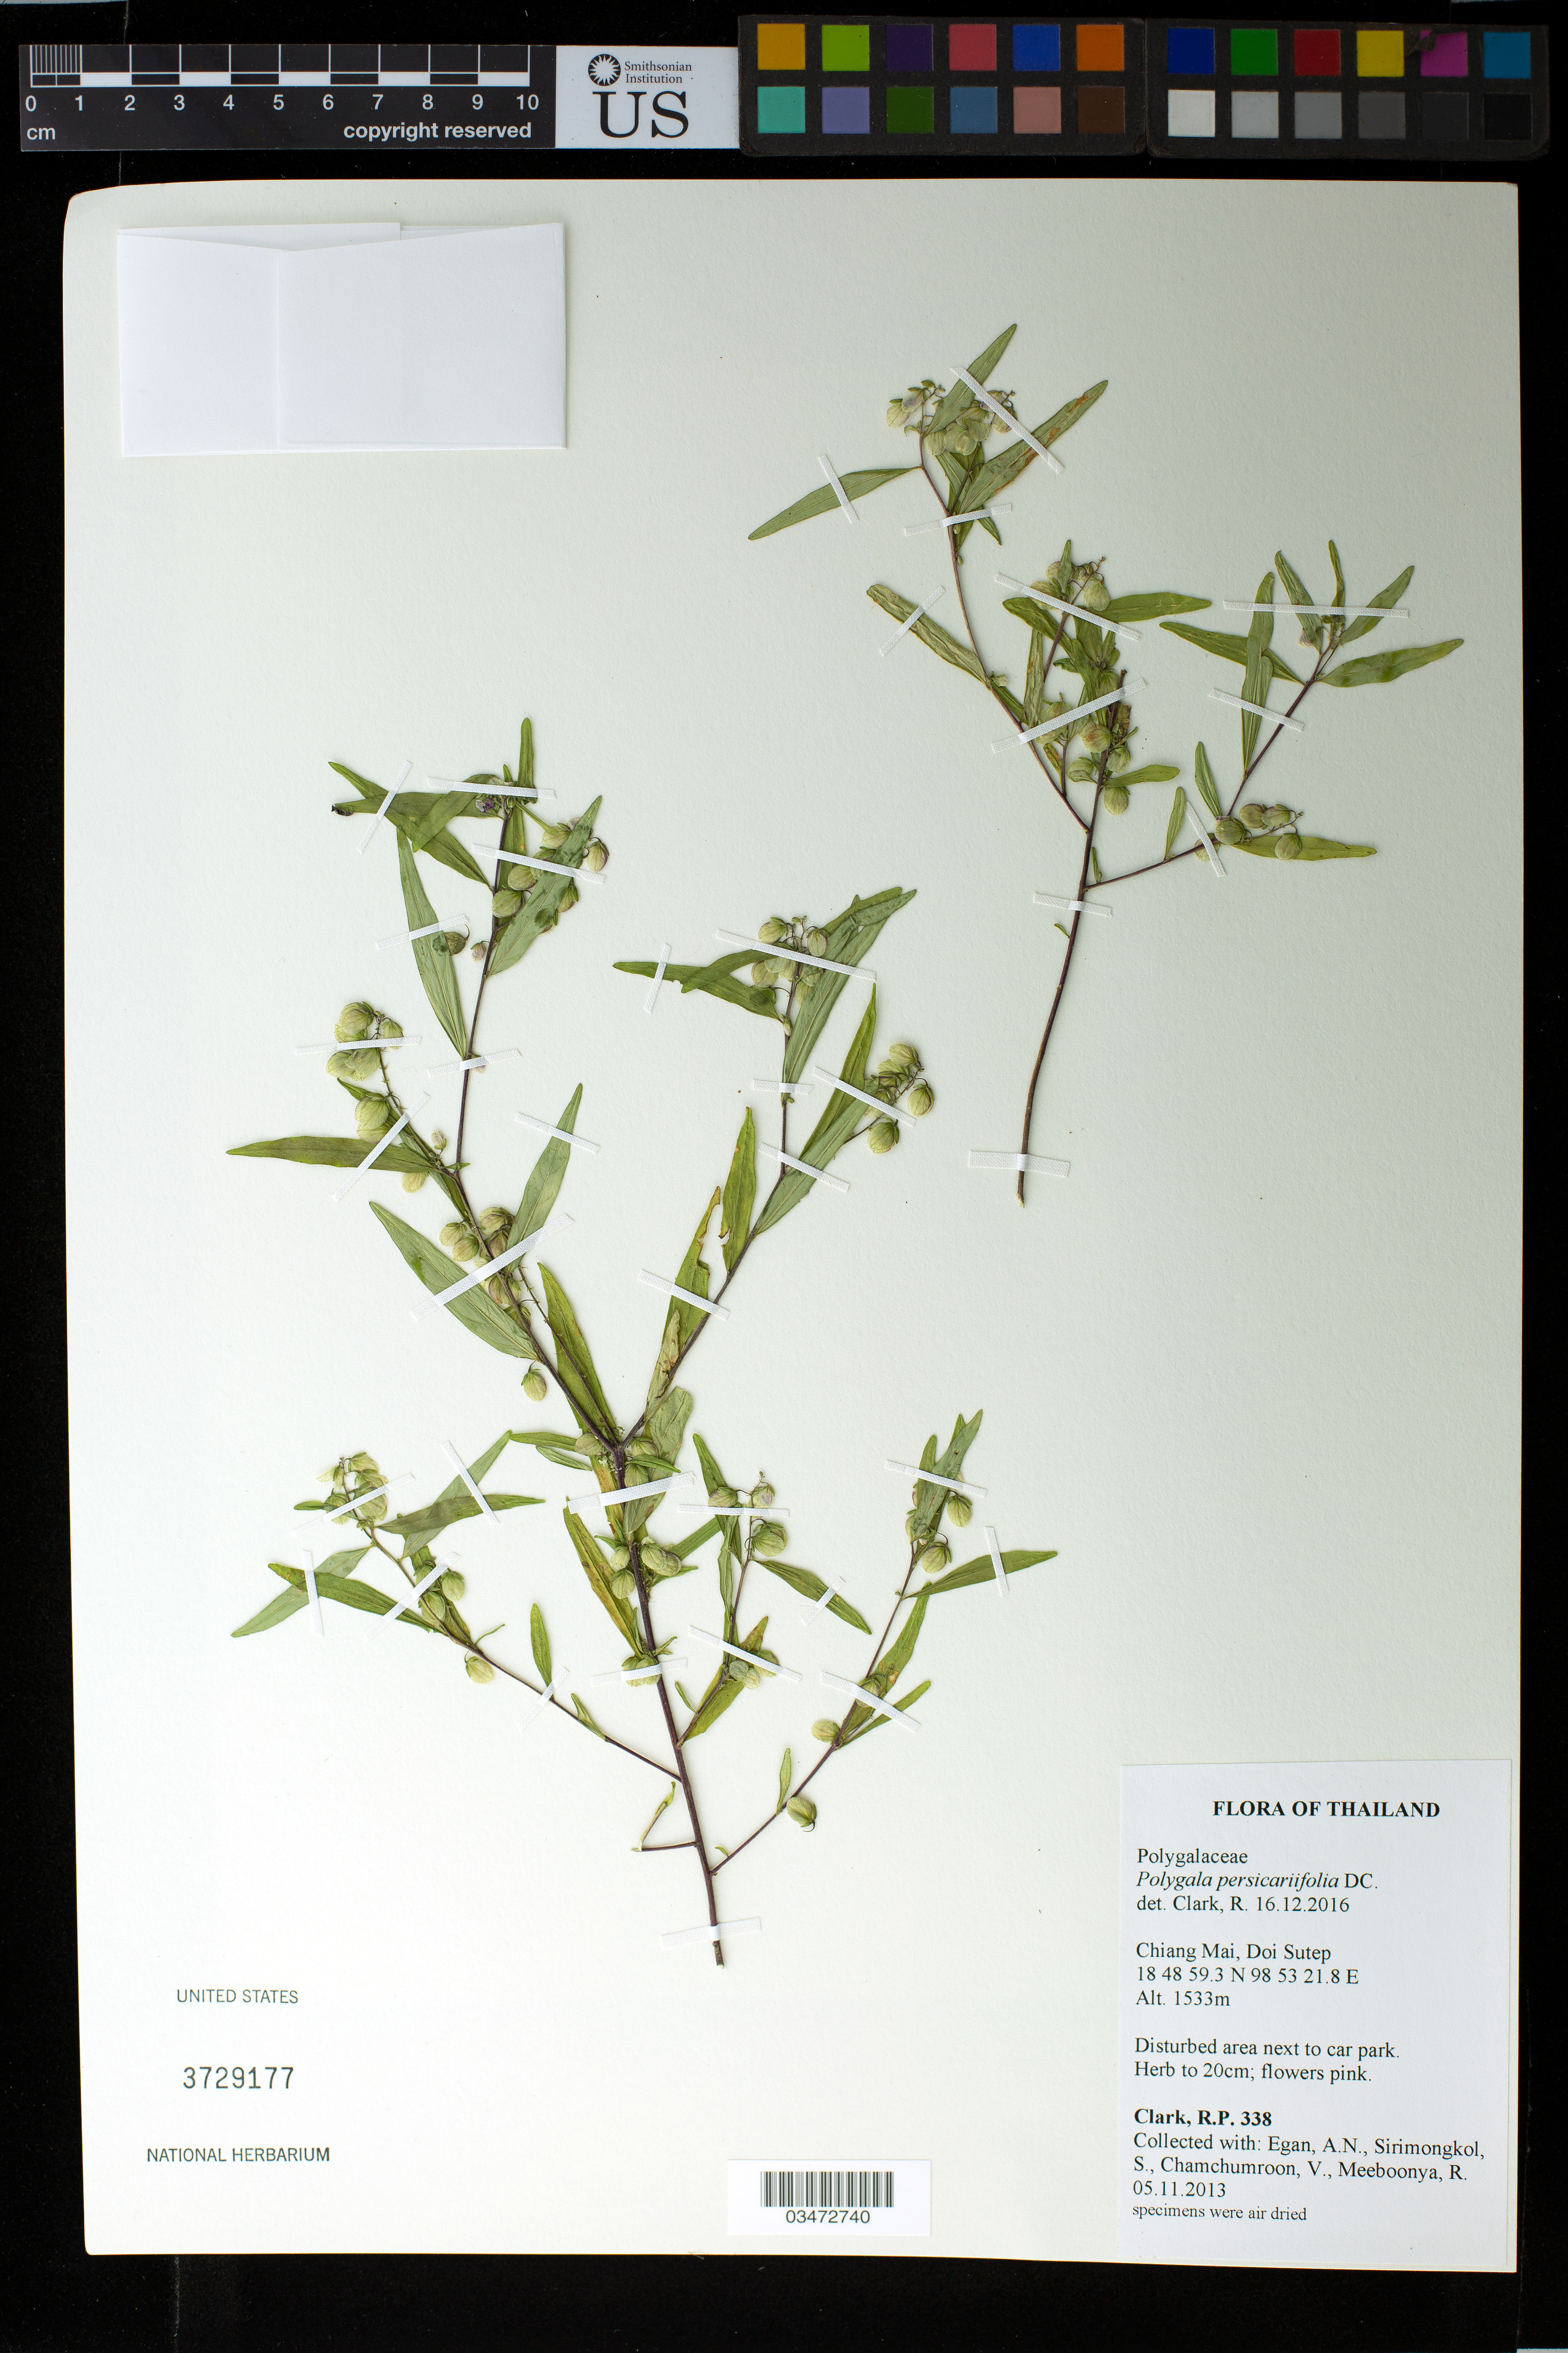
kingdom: Plantae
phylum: Tracheophyta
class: Magnoliopsida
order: Fabales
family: Polygalaceae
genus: Polygala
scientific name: Polygala persicariifolia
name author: DC.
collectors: R. P. Clark, A. N. Egan, S. Sirimongkol, V. Chamchumroon & R. Meeboonya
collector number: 338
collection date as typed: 5 Nov 2013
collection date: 2013-11-05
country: Thailand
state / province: Chiang Mai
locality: Chiang Mai, Doi Sutep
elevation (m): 1533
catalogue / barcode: US 3729177